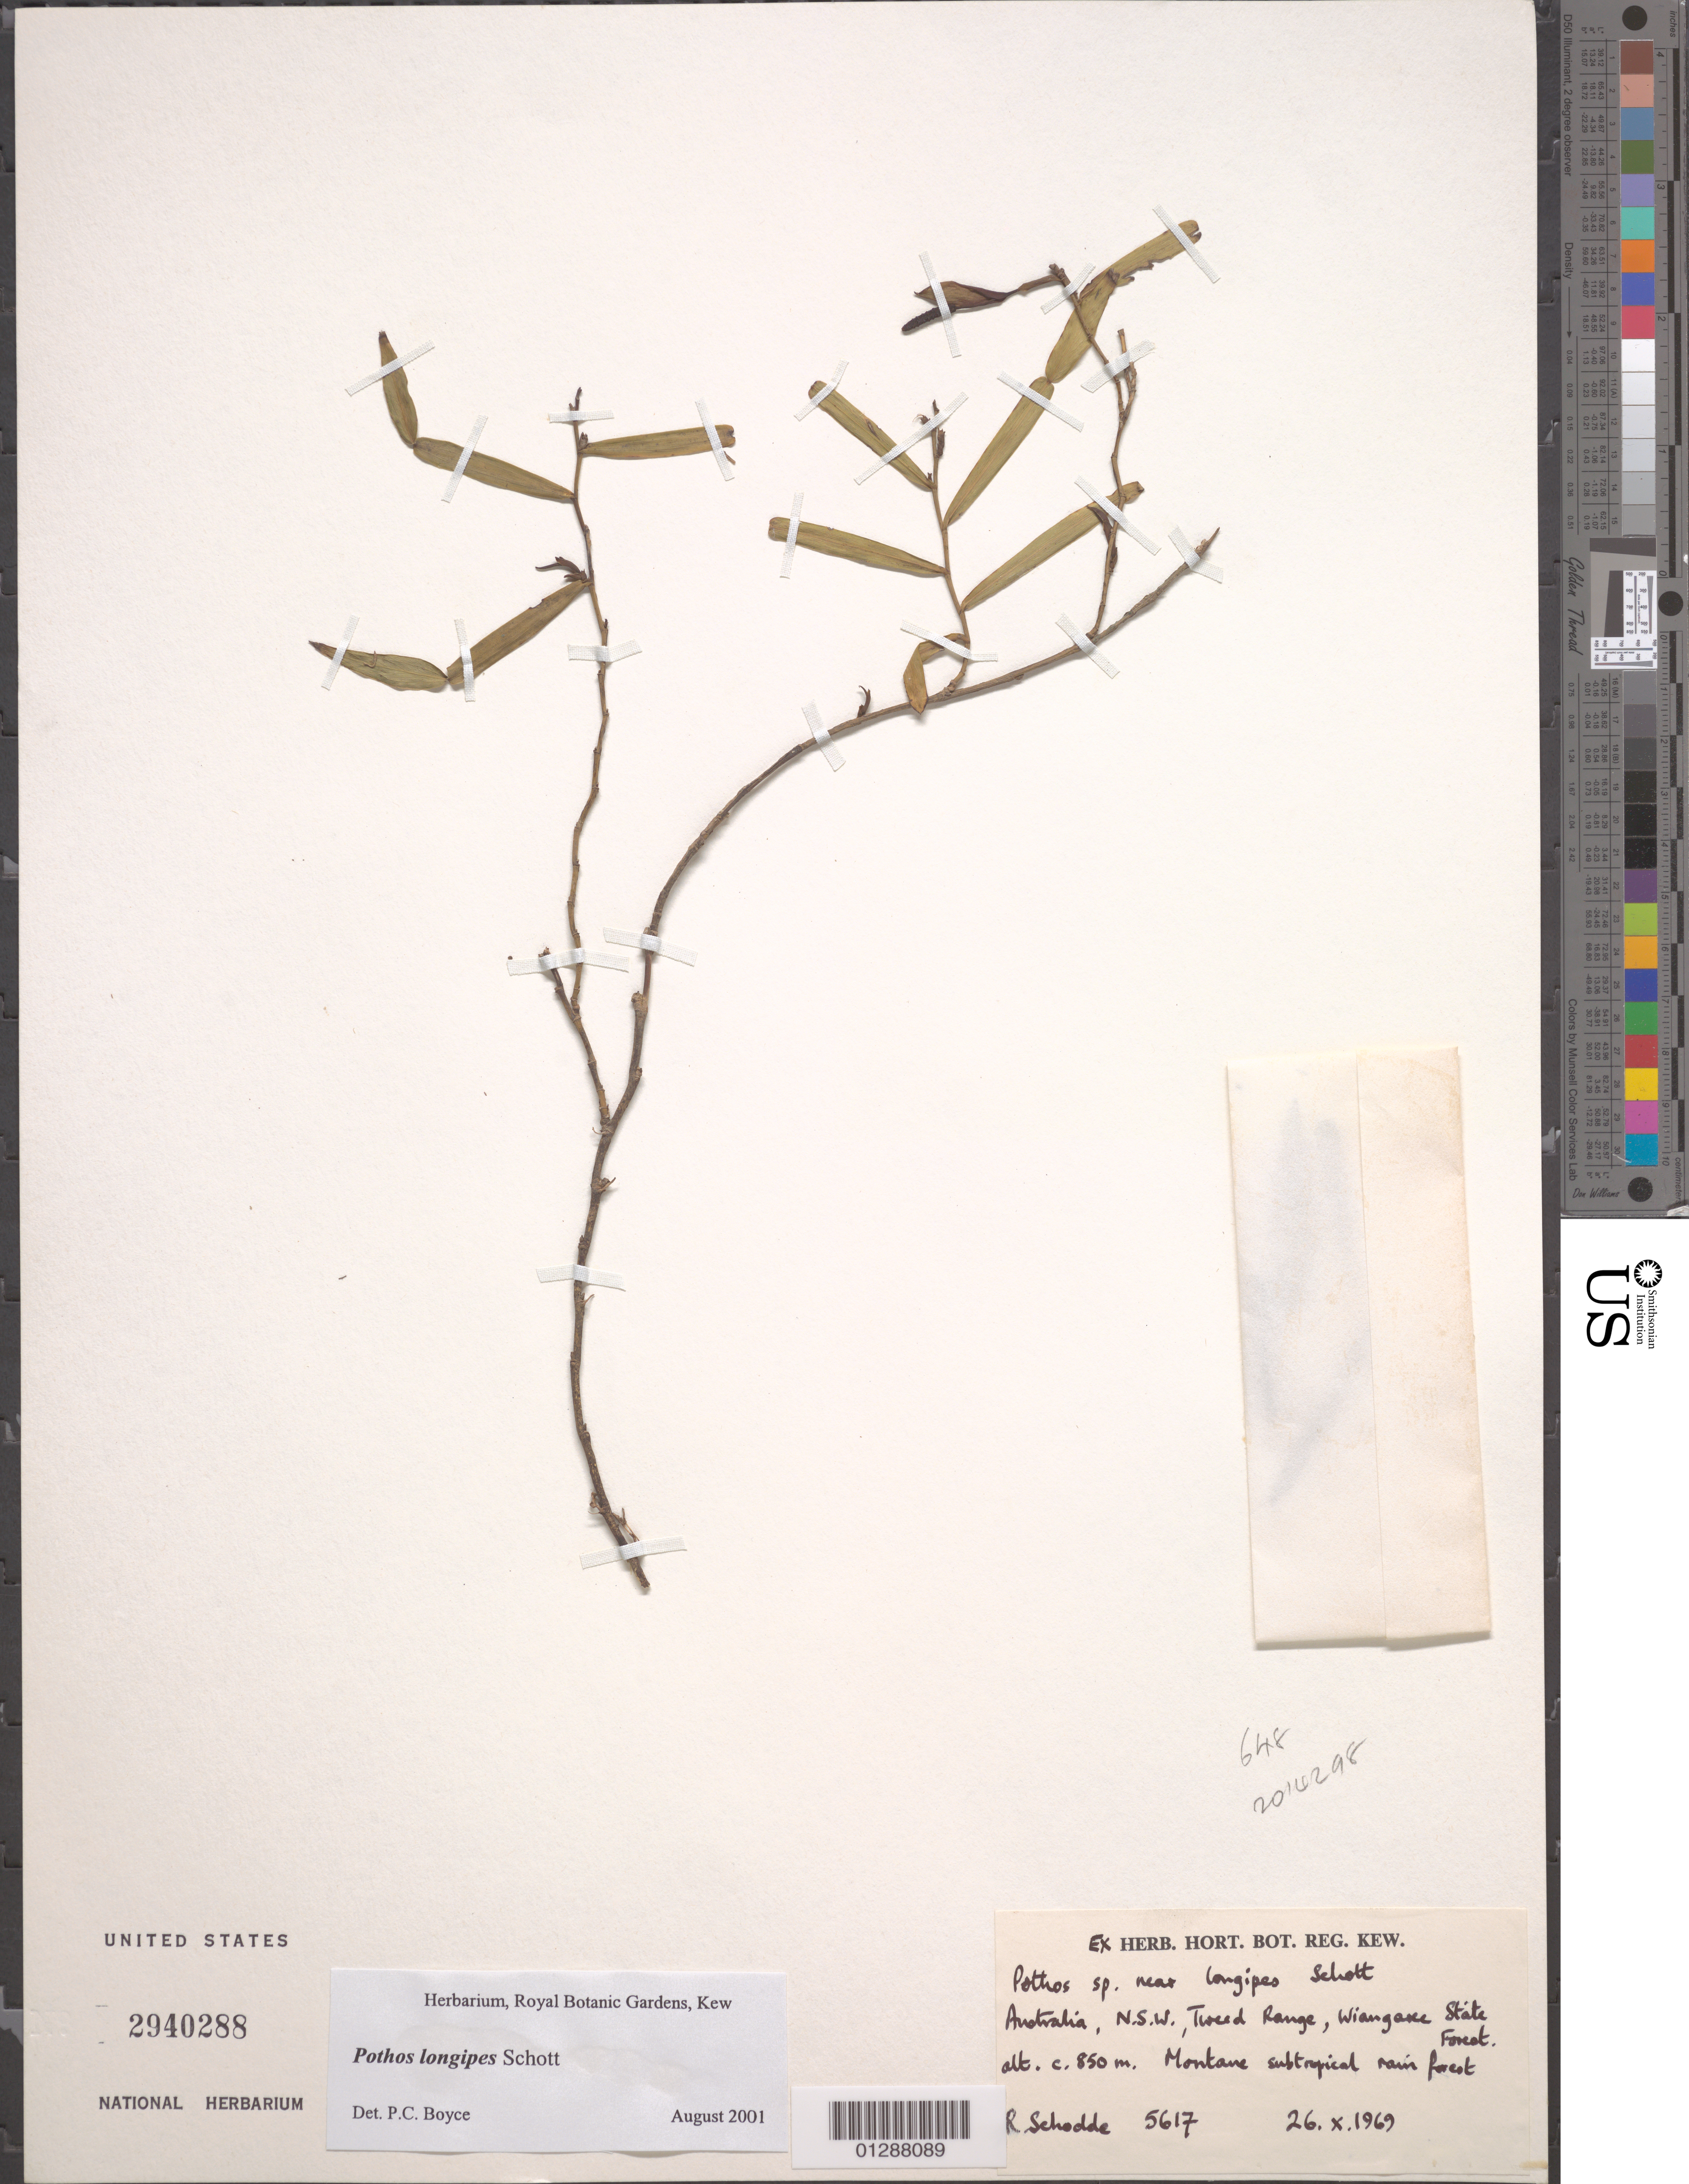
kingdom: Plantae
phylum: Tracheophyta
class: Liliopsida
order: Alismatales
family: Araceae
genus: Pothos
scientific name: Pothos longipes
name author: Schott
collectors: R. Schodde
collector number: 5617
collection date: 1969-10-26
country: Australia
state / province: New South Wales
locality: N.S.W., Tweed Range, Wiangare State Forest.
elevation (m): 850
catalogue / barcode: US 2940288